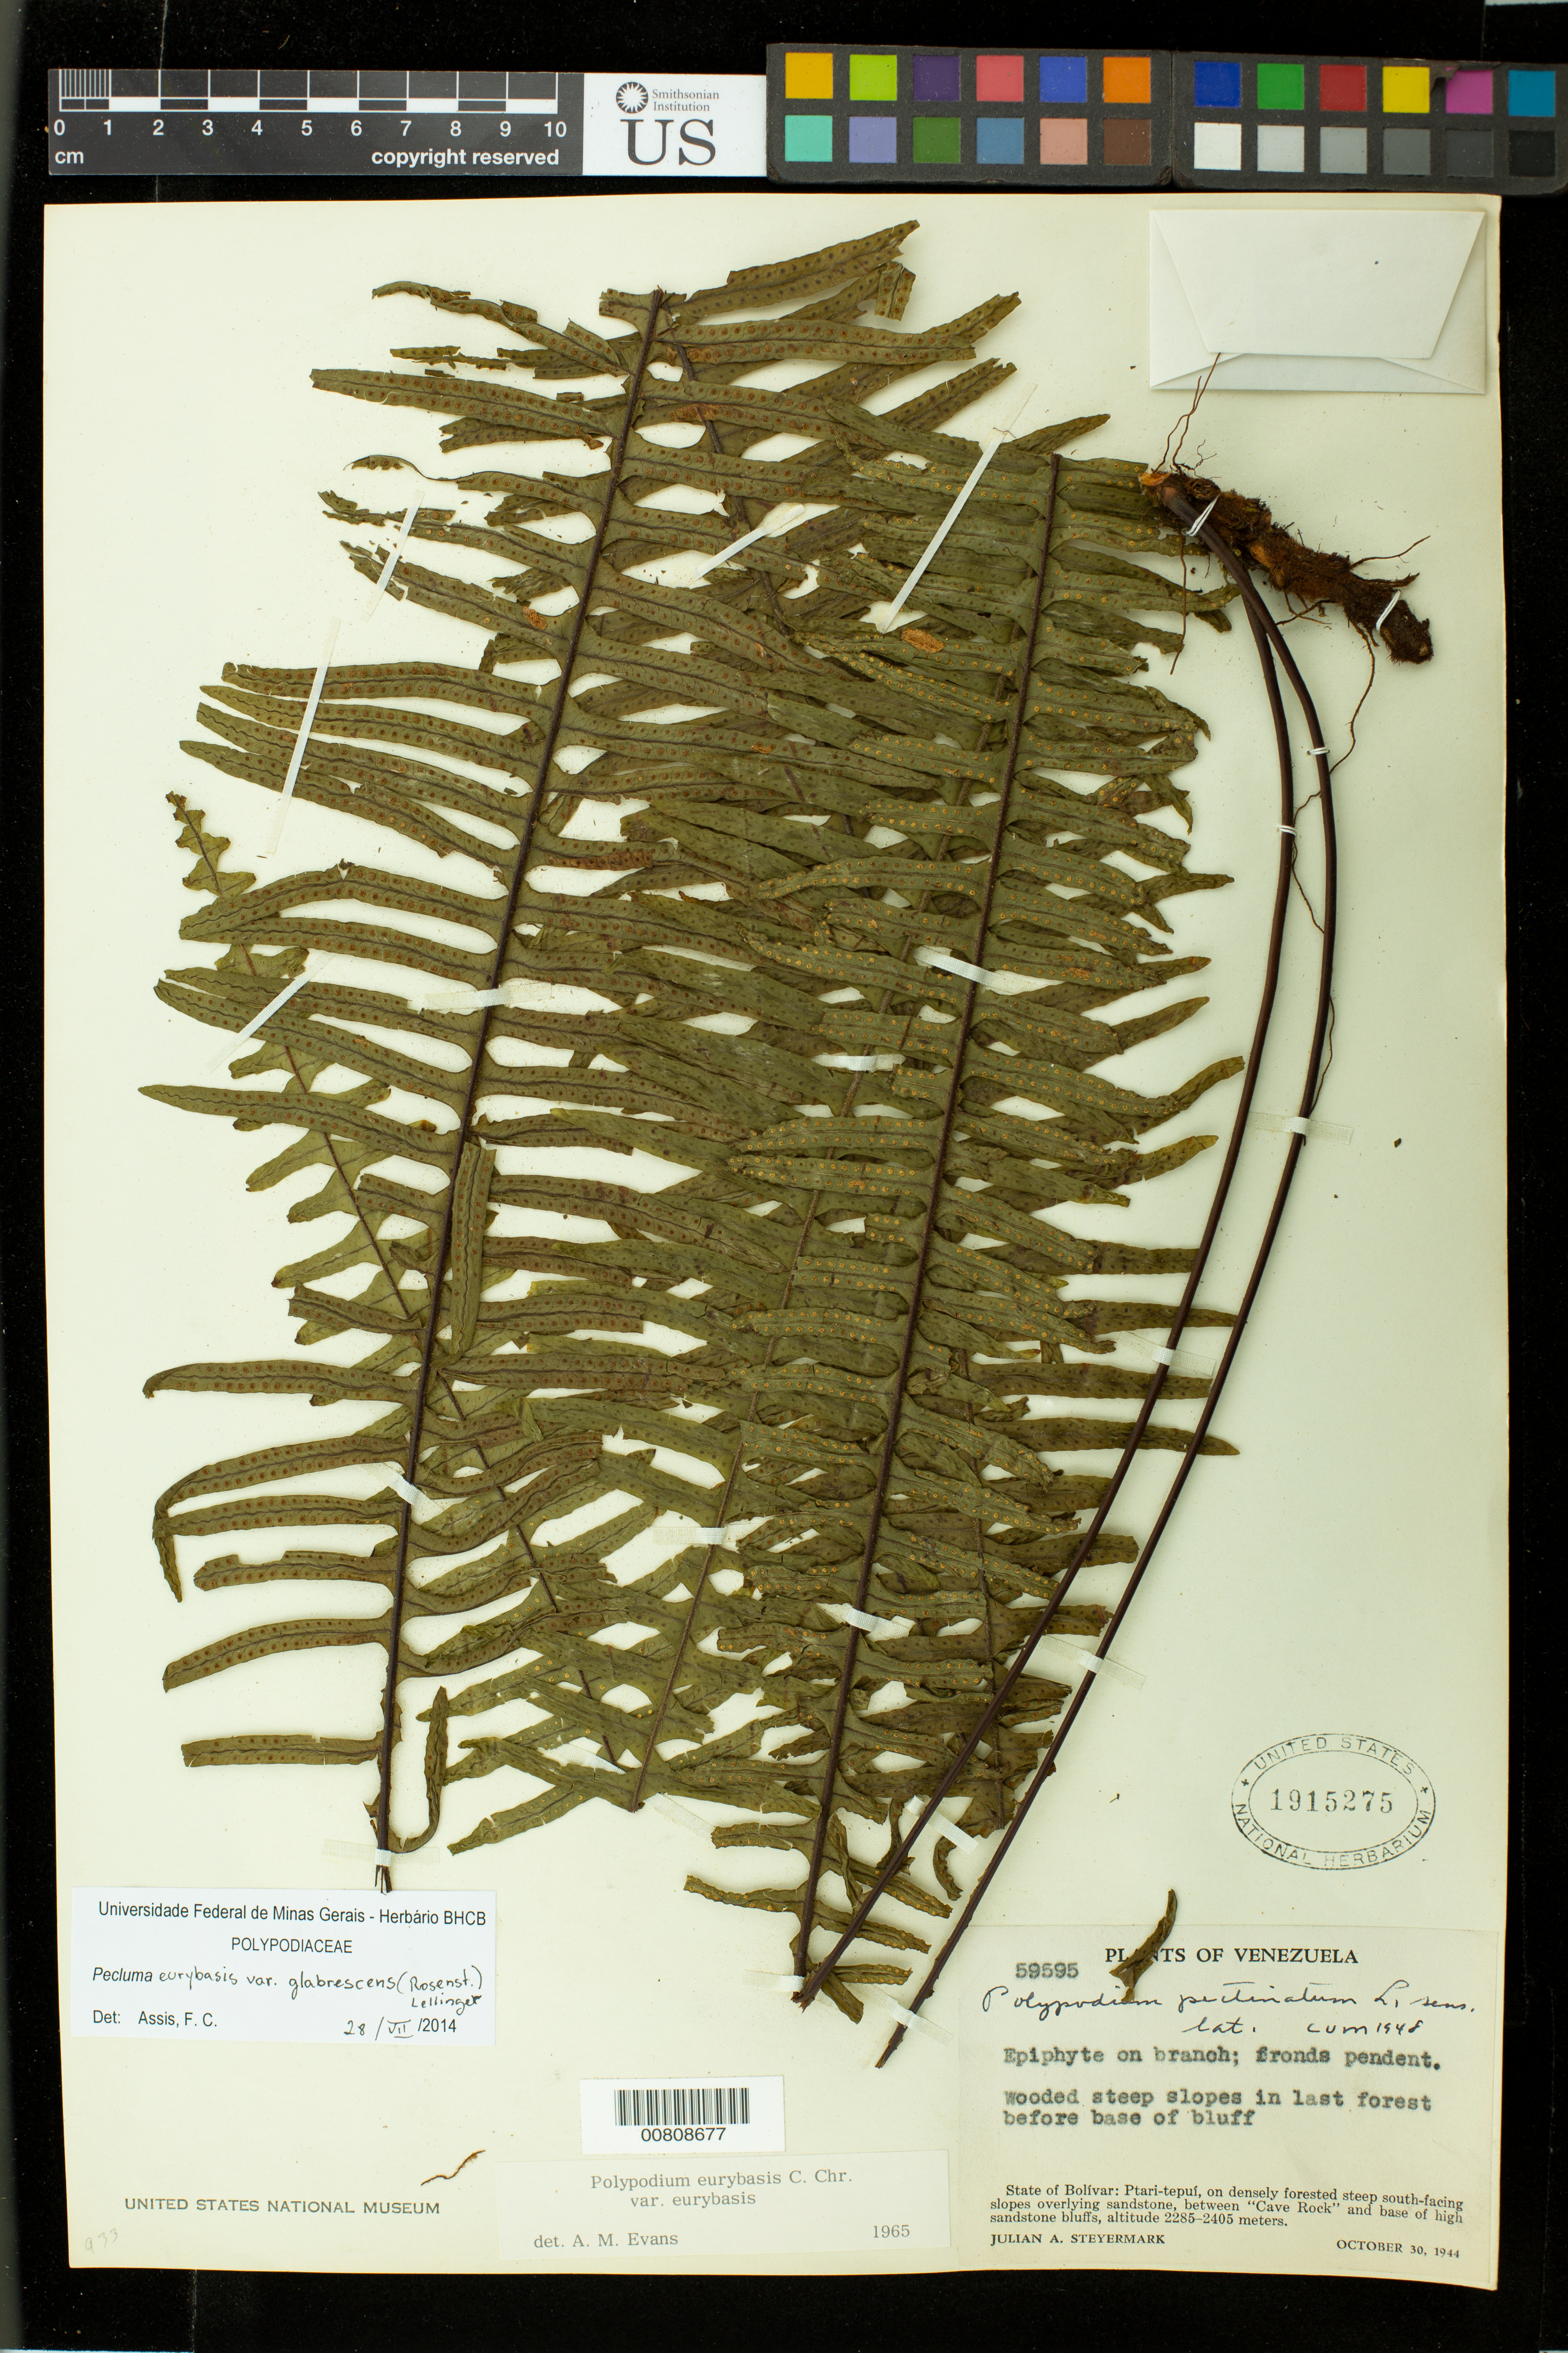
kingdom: Plantae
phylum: Tracheophyta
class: Polypodiopsida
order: Polypodiales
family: Polypodiaceae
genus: Pecluma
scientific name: Pecluma eurybasis var. glabrescens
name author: (Rosenst.) Lellinger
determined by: Assis, F. C.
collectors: J. Steyermark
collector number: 59595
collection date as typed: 30-Oct-44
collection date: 1944-10-30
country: Venezuela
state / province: Bolívar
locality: Ptari-tepuí, between "Cave Rock" and base of high sandstone bluffs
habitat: Wooded steep slopes in last forest before base of bluff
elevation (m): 2285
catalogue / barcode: US 1915275